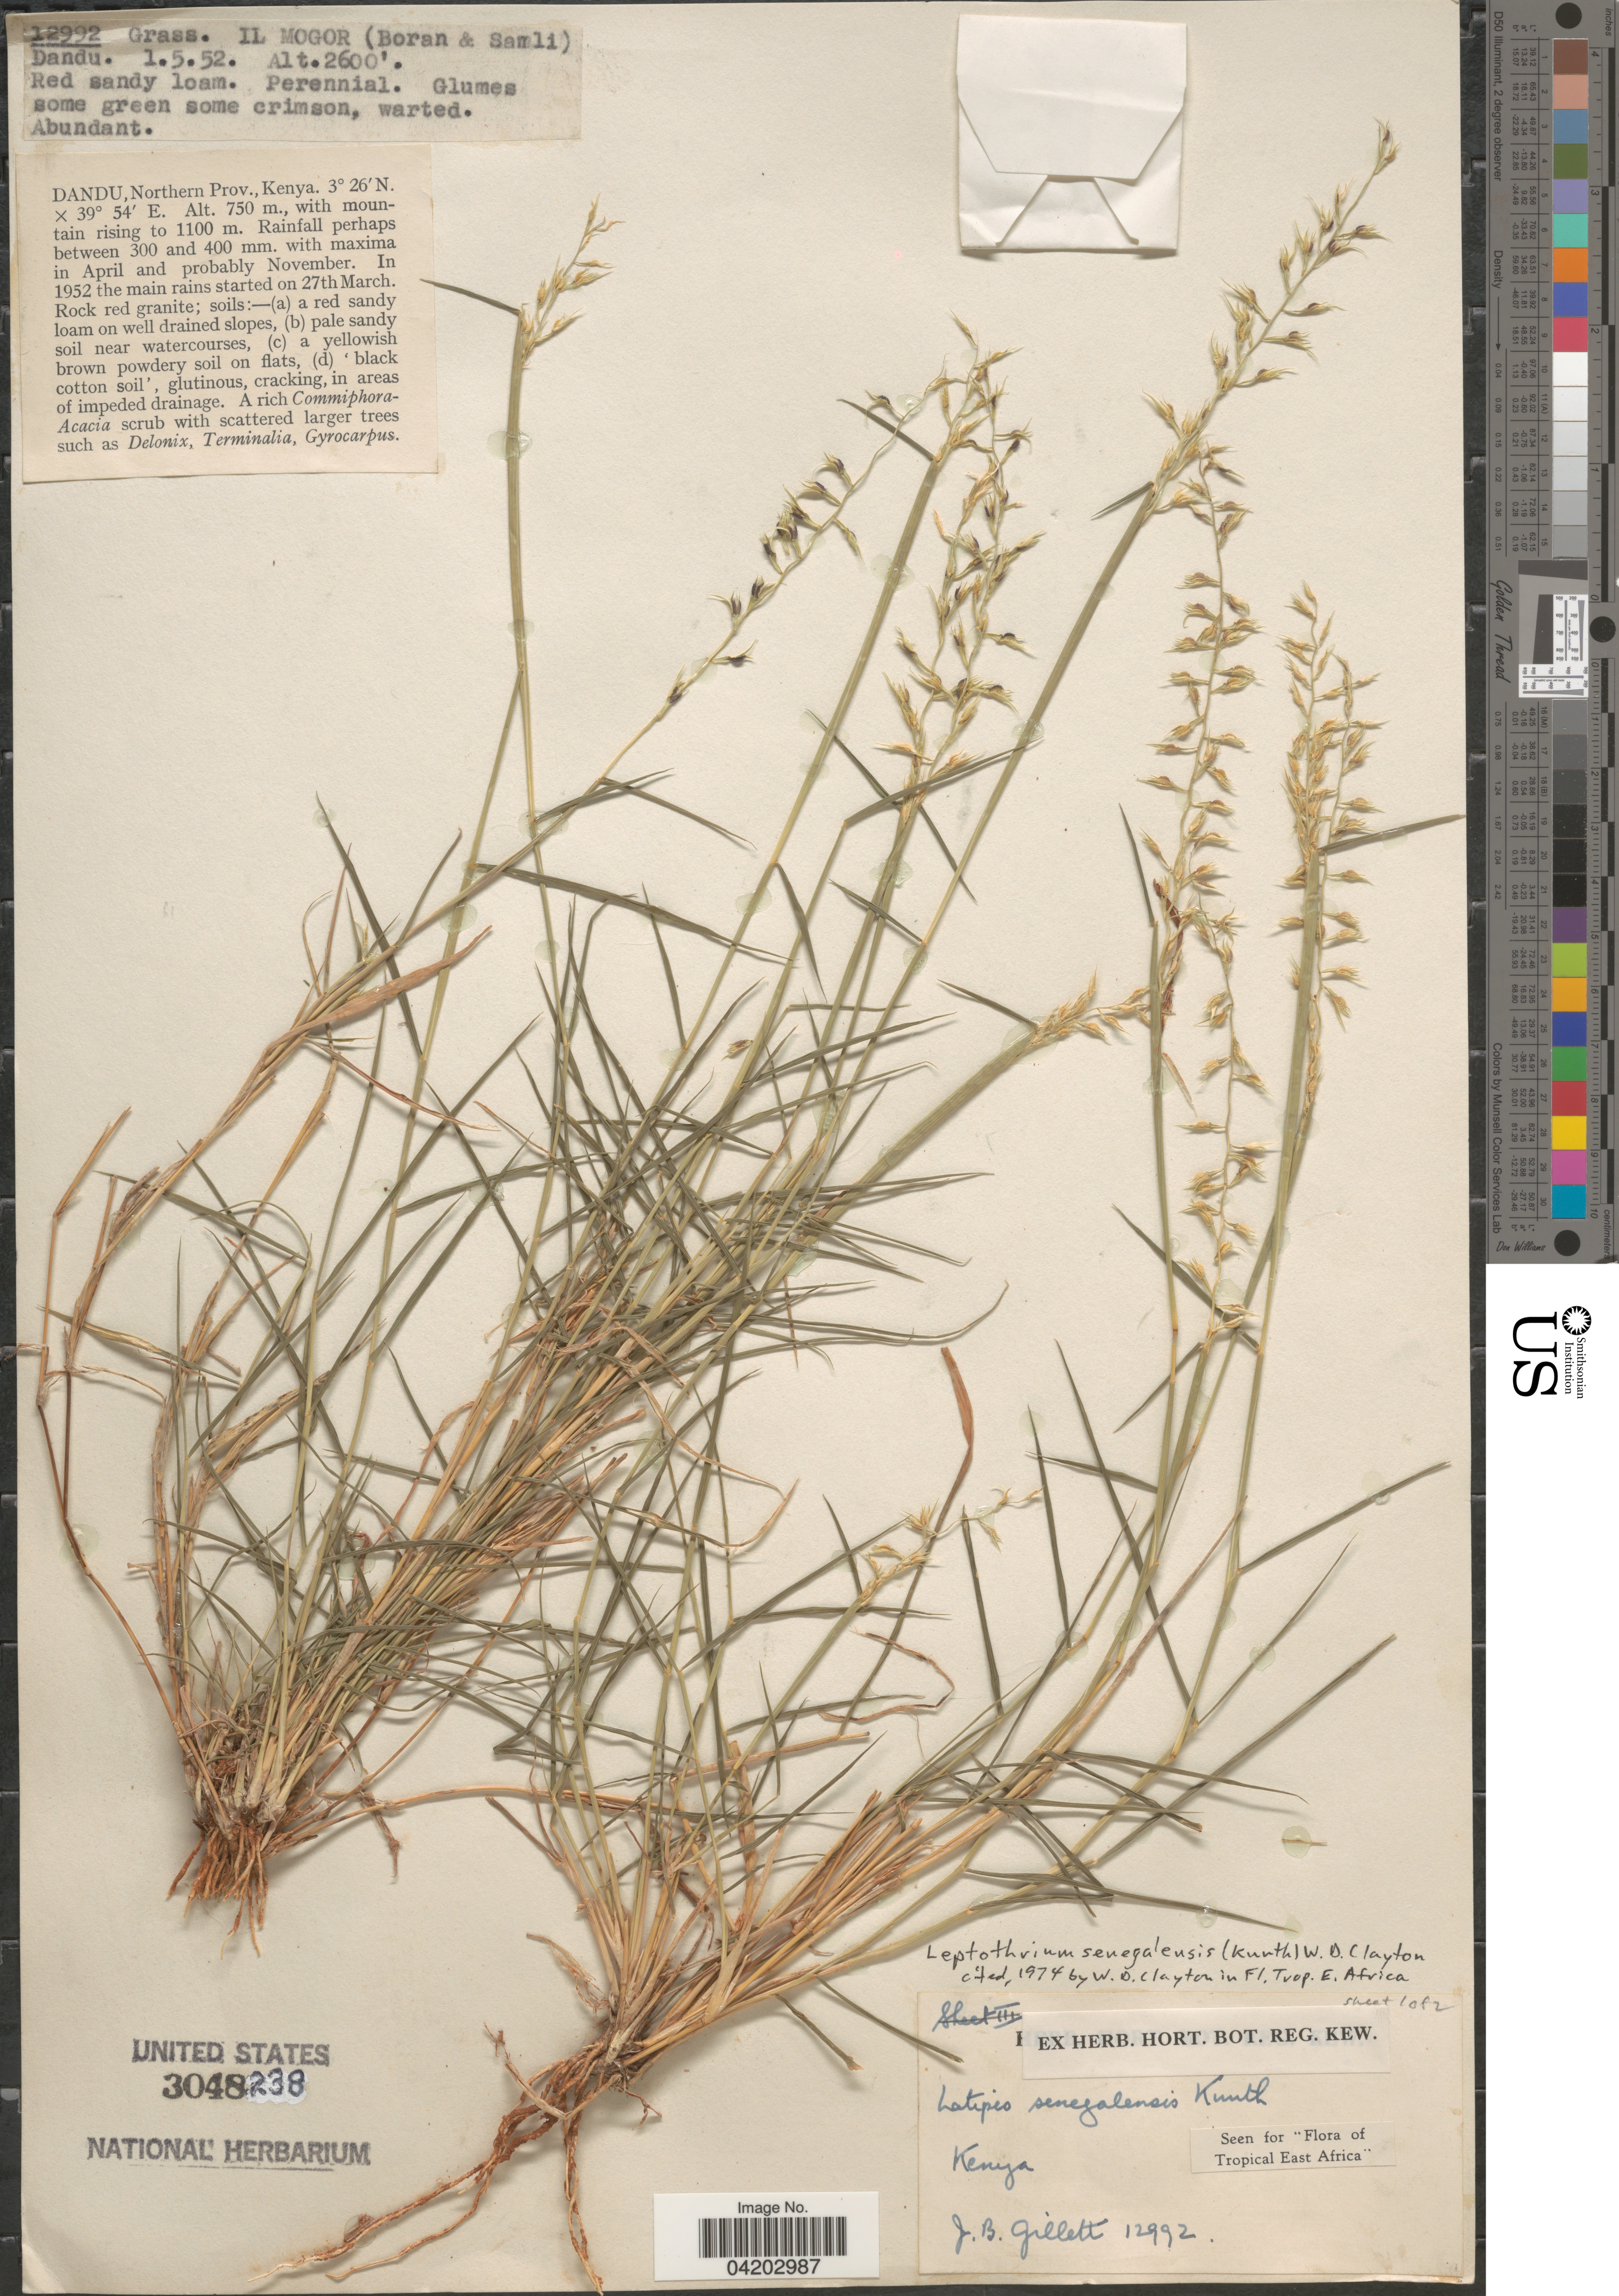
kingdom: Plantae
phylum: Tracheophyta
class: Liliopsida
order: Poales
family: Poaceae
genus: Leptothrium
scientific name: Leptothrium senegalense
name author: (Kunth) Clayton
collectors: J. B. Gillett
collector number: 12992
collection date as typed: Transcribed d/m/y: 1/5/52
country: Kenya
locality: Il Mogor (Boran & Samli). Dandu, Northern Prov.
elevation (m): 750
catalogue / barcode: US 3048238